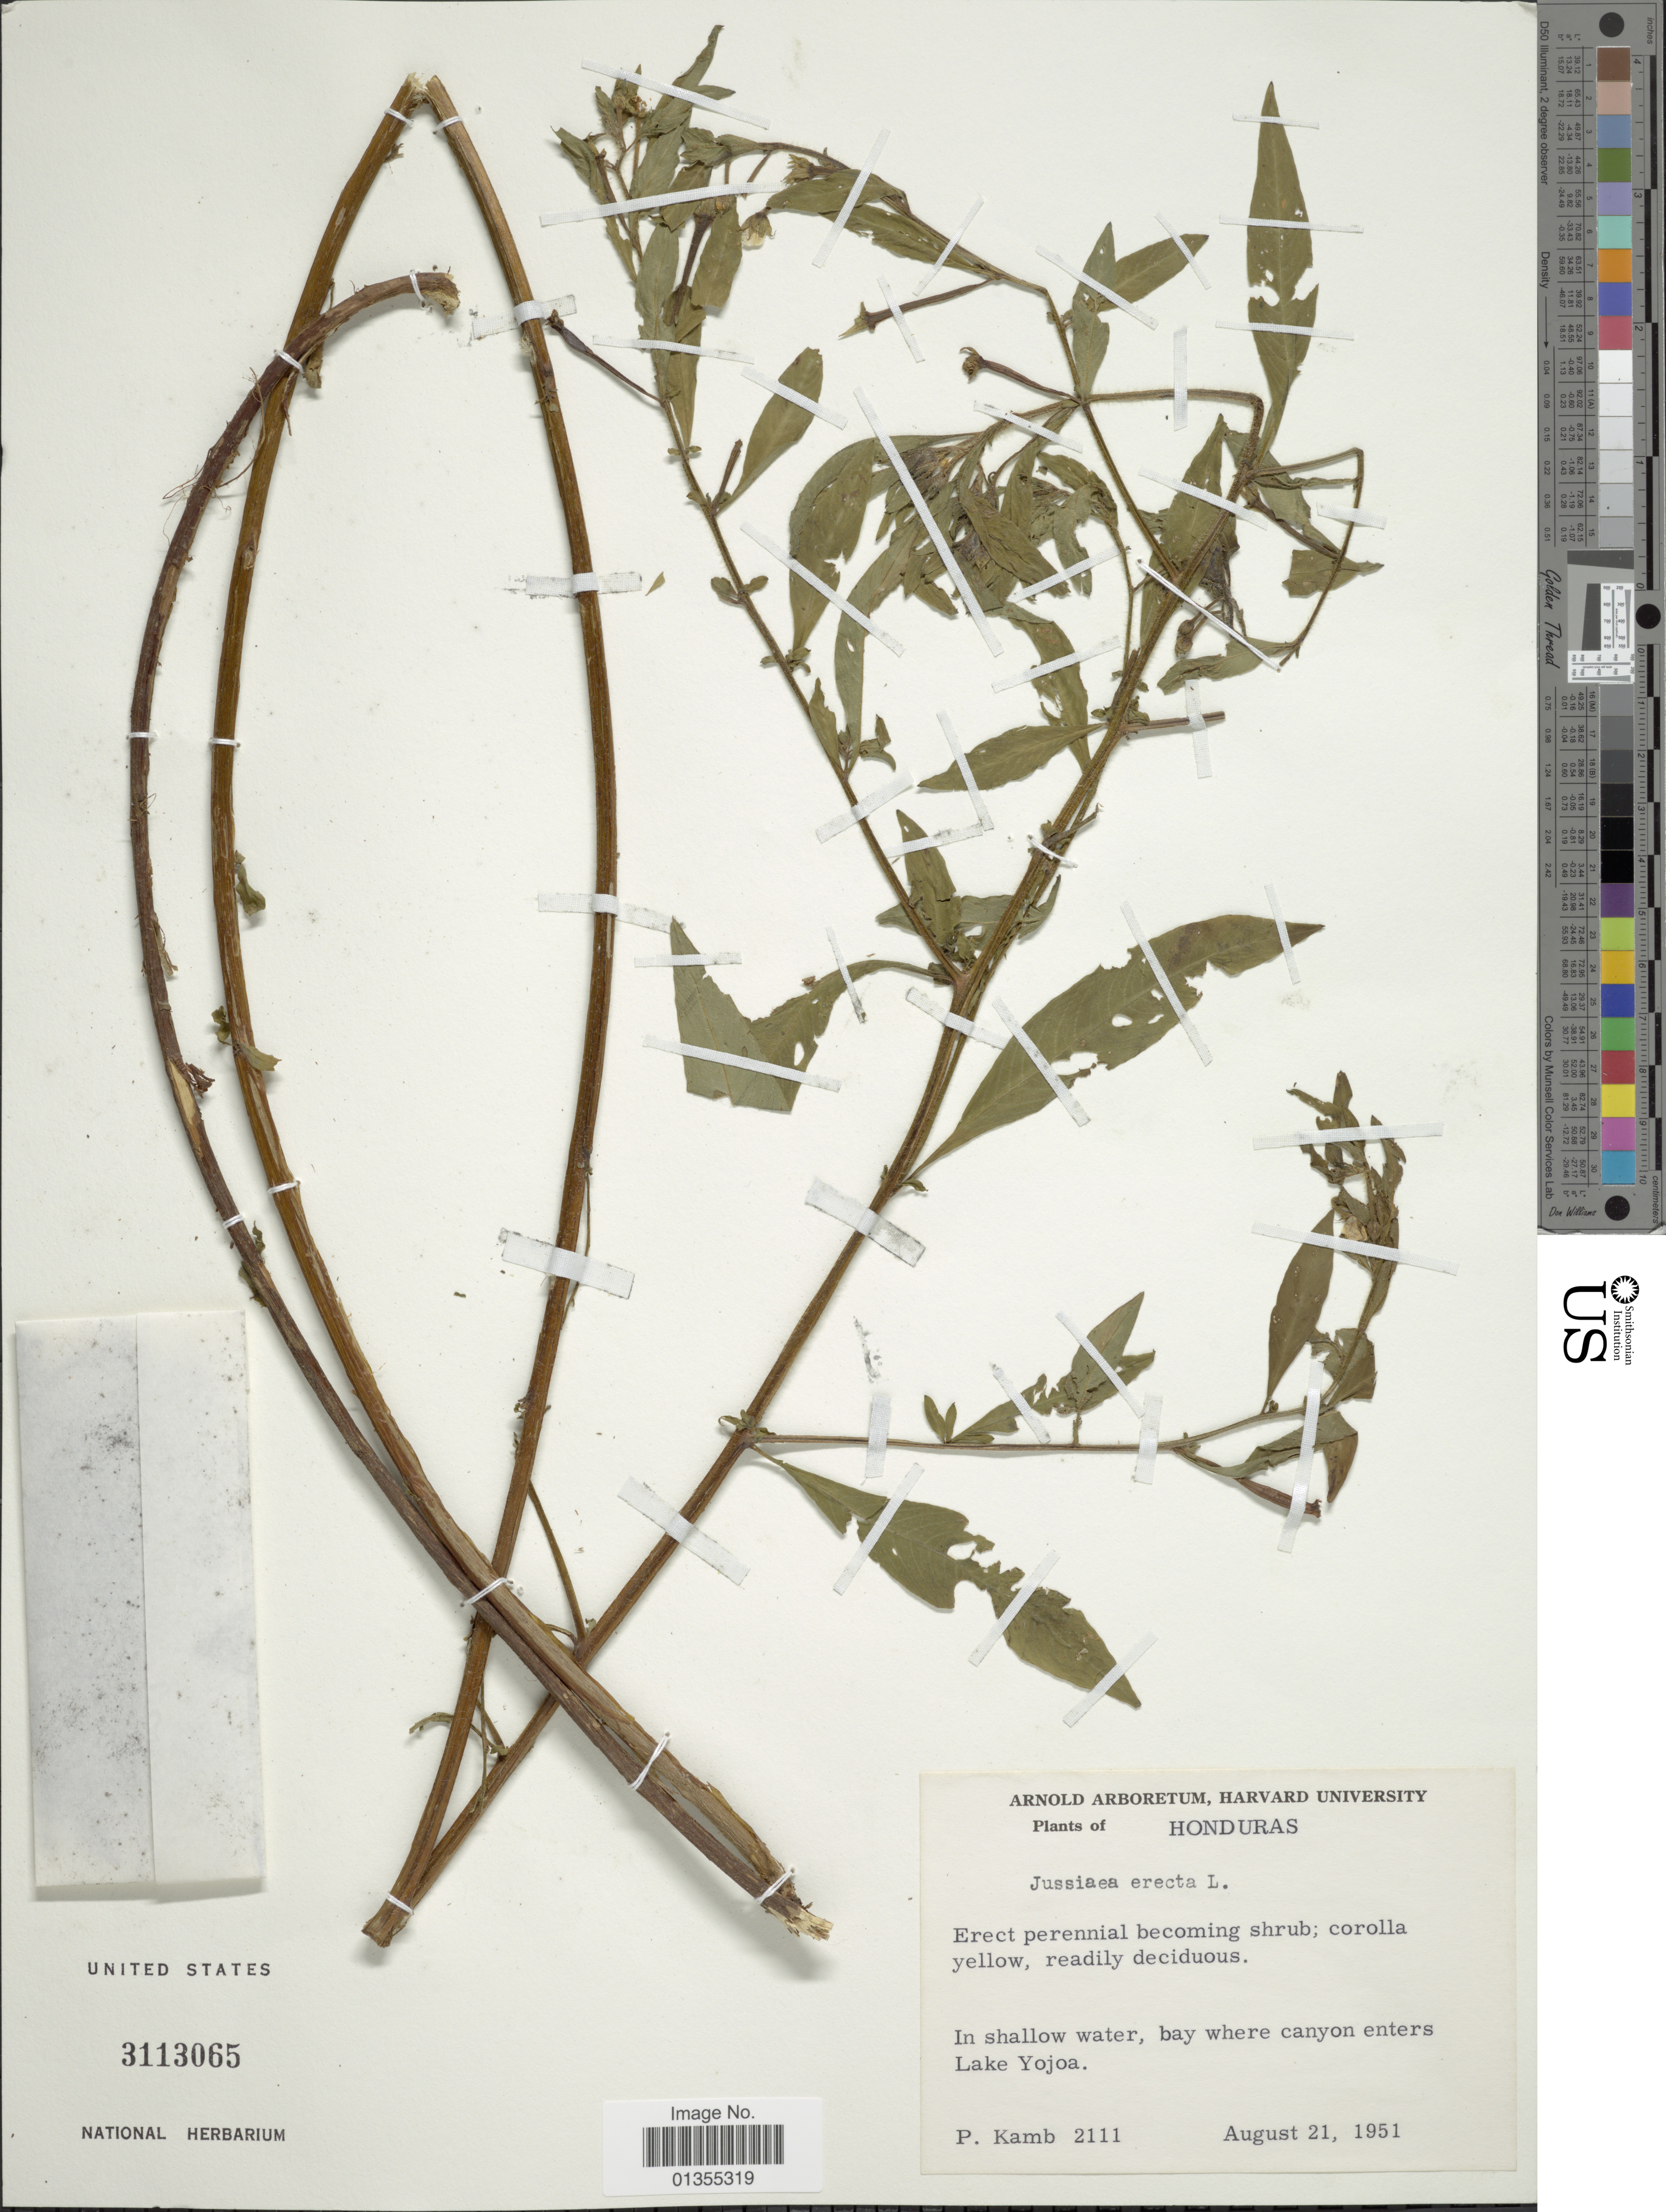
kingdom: Plantae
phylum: Tracheophyta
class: Magnoliopsida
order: Myrtales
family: Onagraceae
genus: Ludwigia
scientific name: Ludwigia erecta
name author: (L.) H. Hara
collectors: P. Kamb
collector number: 2111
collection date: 1951-08-21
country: Honduras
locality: In shallow water, bay where canyon enters Lake Yojoa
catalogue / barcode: US 3113065